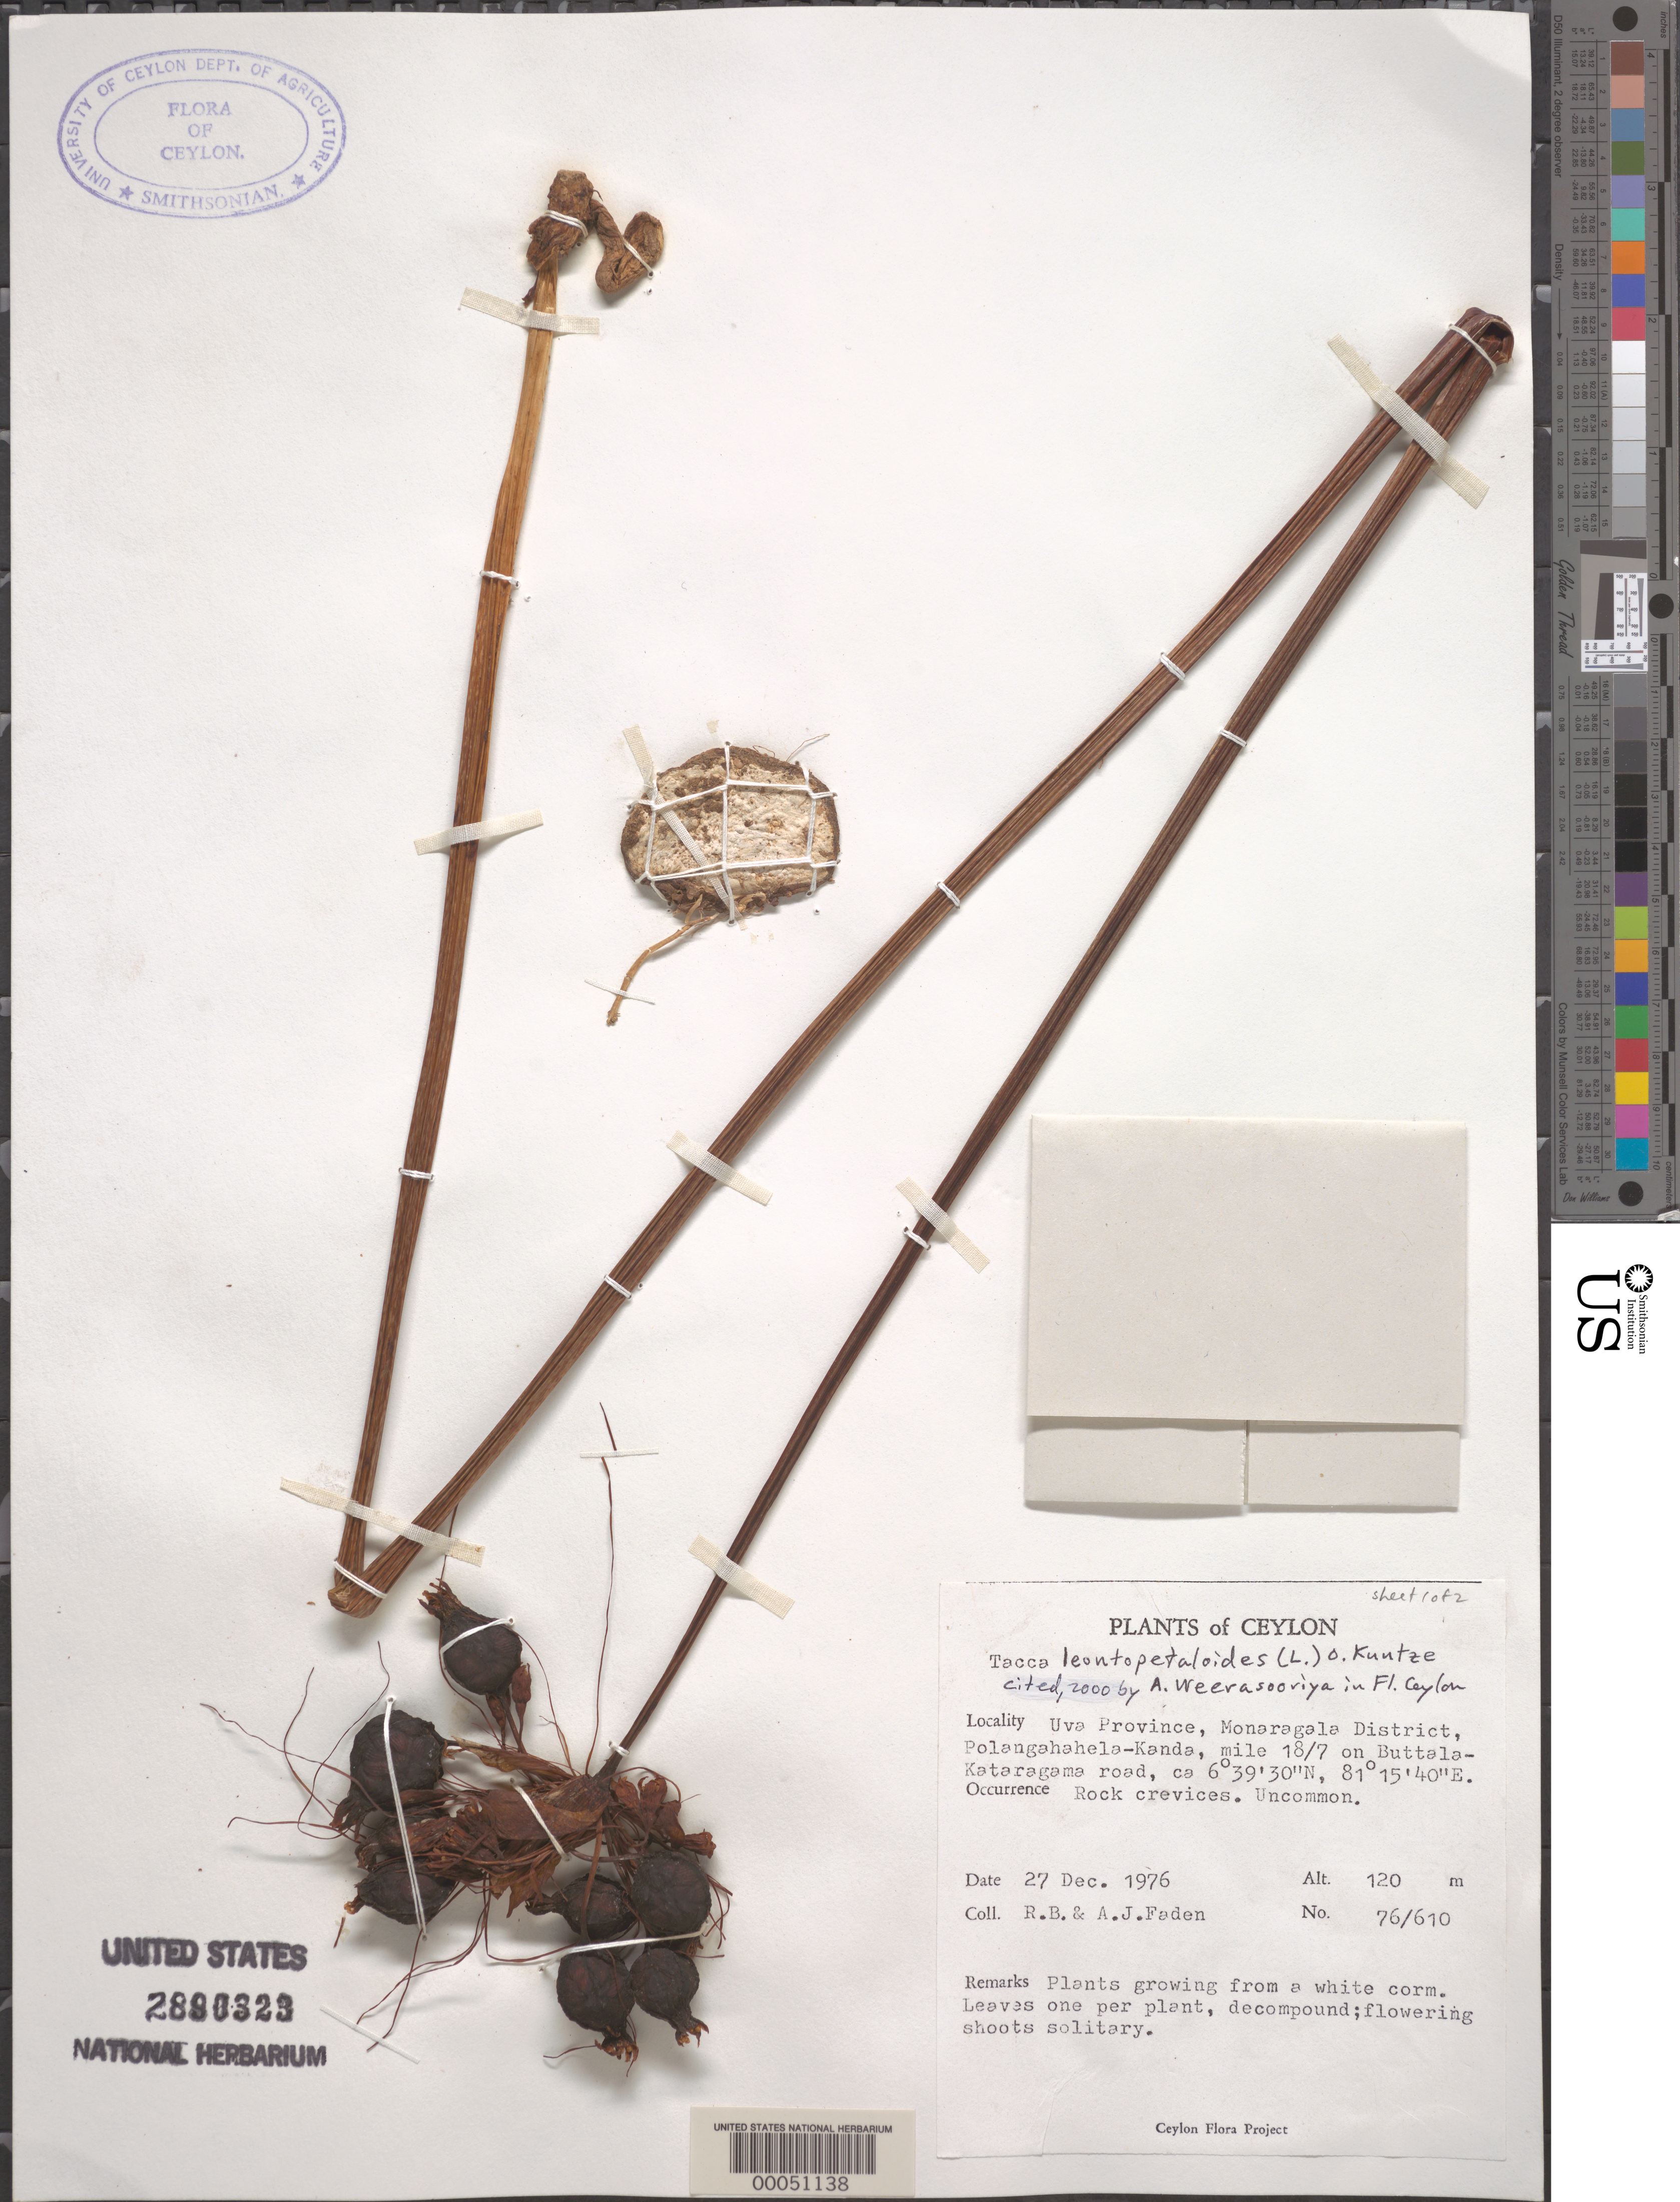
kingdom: Plantae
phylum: Tracheophyta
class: Liliopsida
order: Dioscoreales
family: Dioscoreaceae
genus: Tacca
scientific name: Tacca leontopetaloides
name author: (L.) Kuntze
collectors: R. B. Faden & A. J. Faden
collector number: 76/610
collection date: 1976-12-27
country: Sri Lanka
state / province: Uva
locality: Ceylon. Monaragala District, Polangahahela-kanda, mile 18/7 on Buttala-Kataragama road.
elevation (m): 120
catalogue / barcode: US 2890323